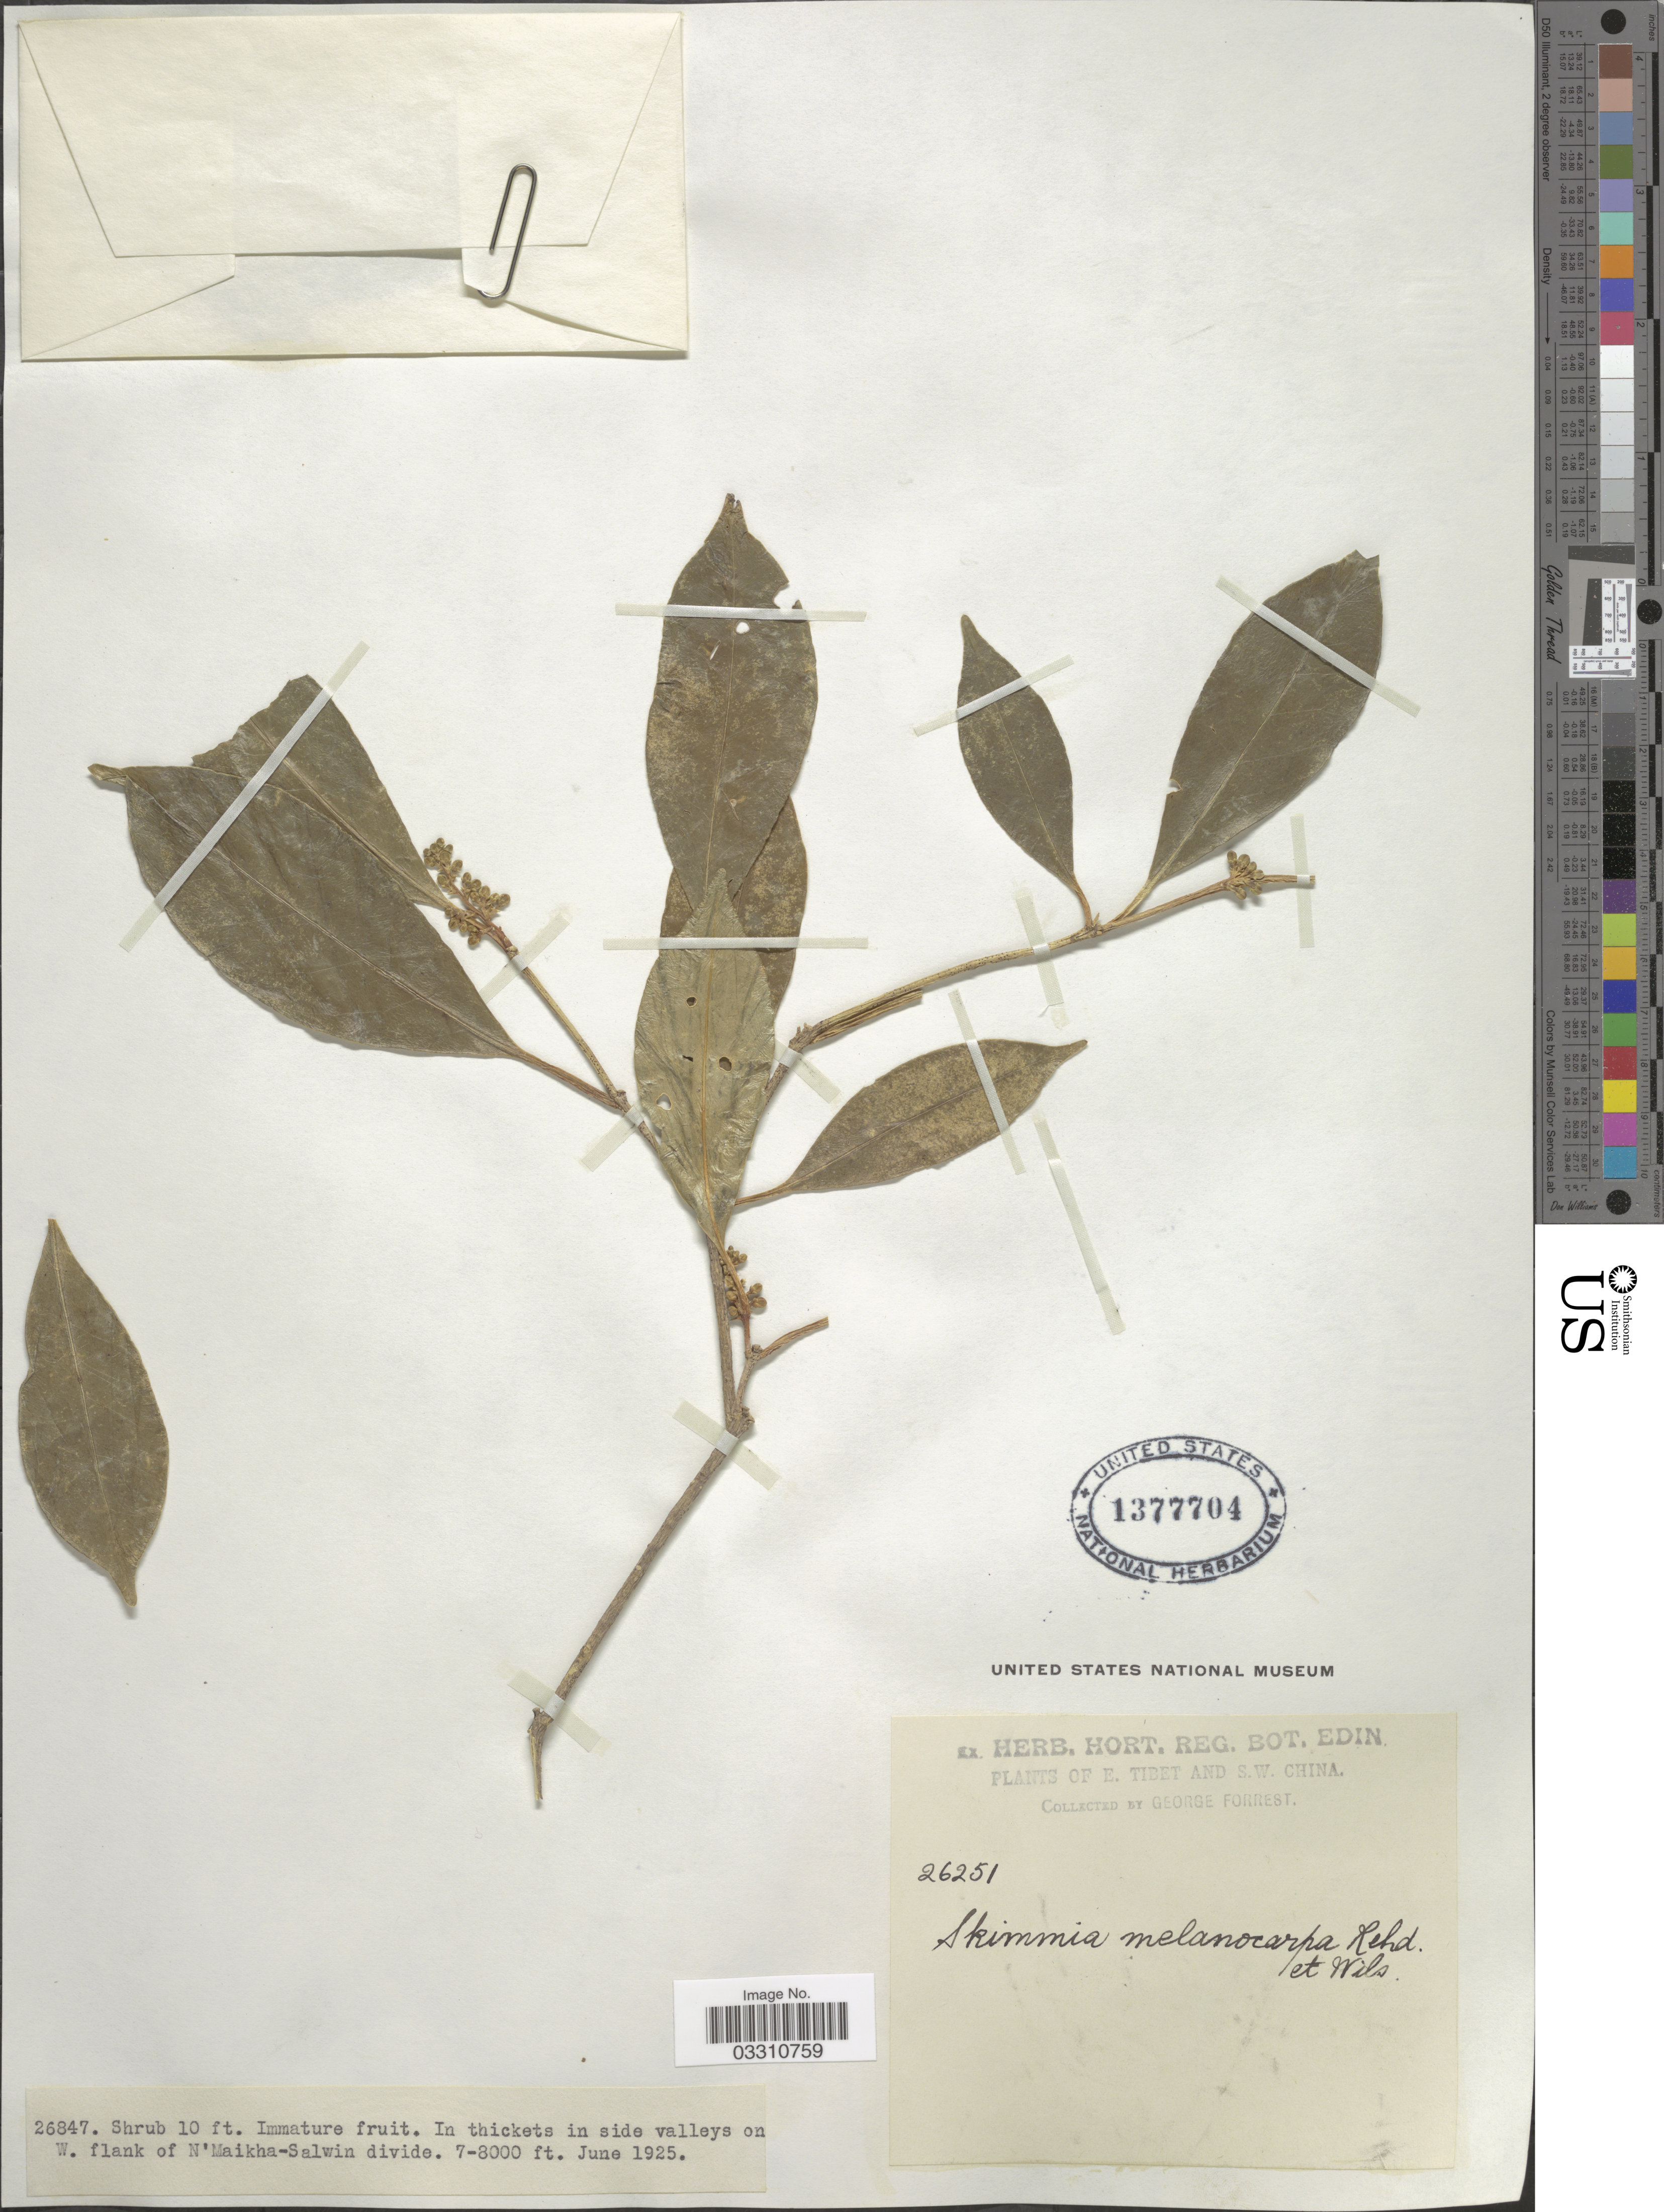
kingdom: Plantae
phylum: Tracheophyta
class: Magnoliopsida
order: Sapindales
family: Rutaceae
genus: Skimmia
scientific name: Skimmia melanocarpa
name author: Rehder & E.H. Wilson in Sarg.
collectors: G. Forrest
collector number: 26251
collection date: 1925-06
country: China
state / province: Xizang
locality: E. Tibet and S.W. China, In thickets in side valleys on W. flank of N'Maikha-Salwin divide.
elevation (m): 2134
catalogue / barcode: US 1377704